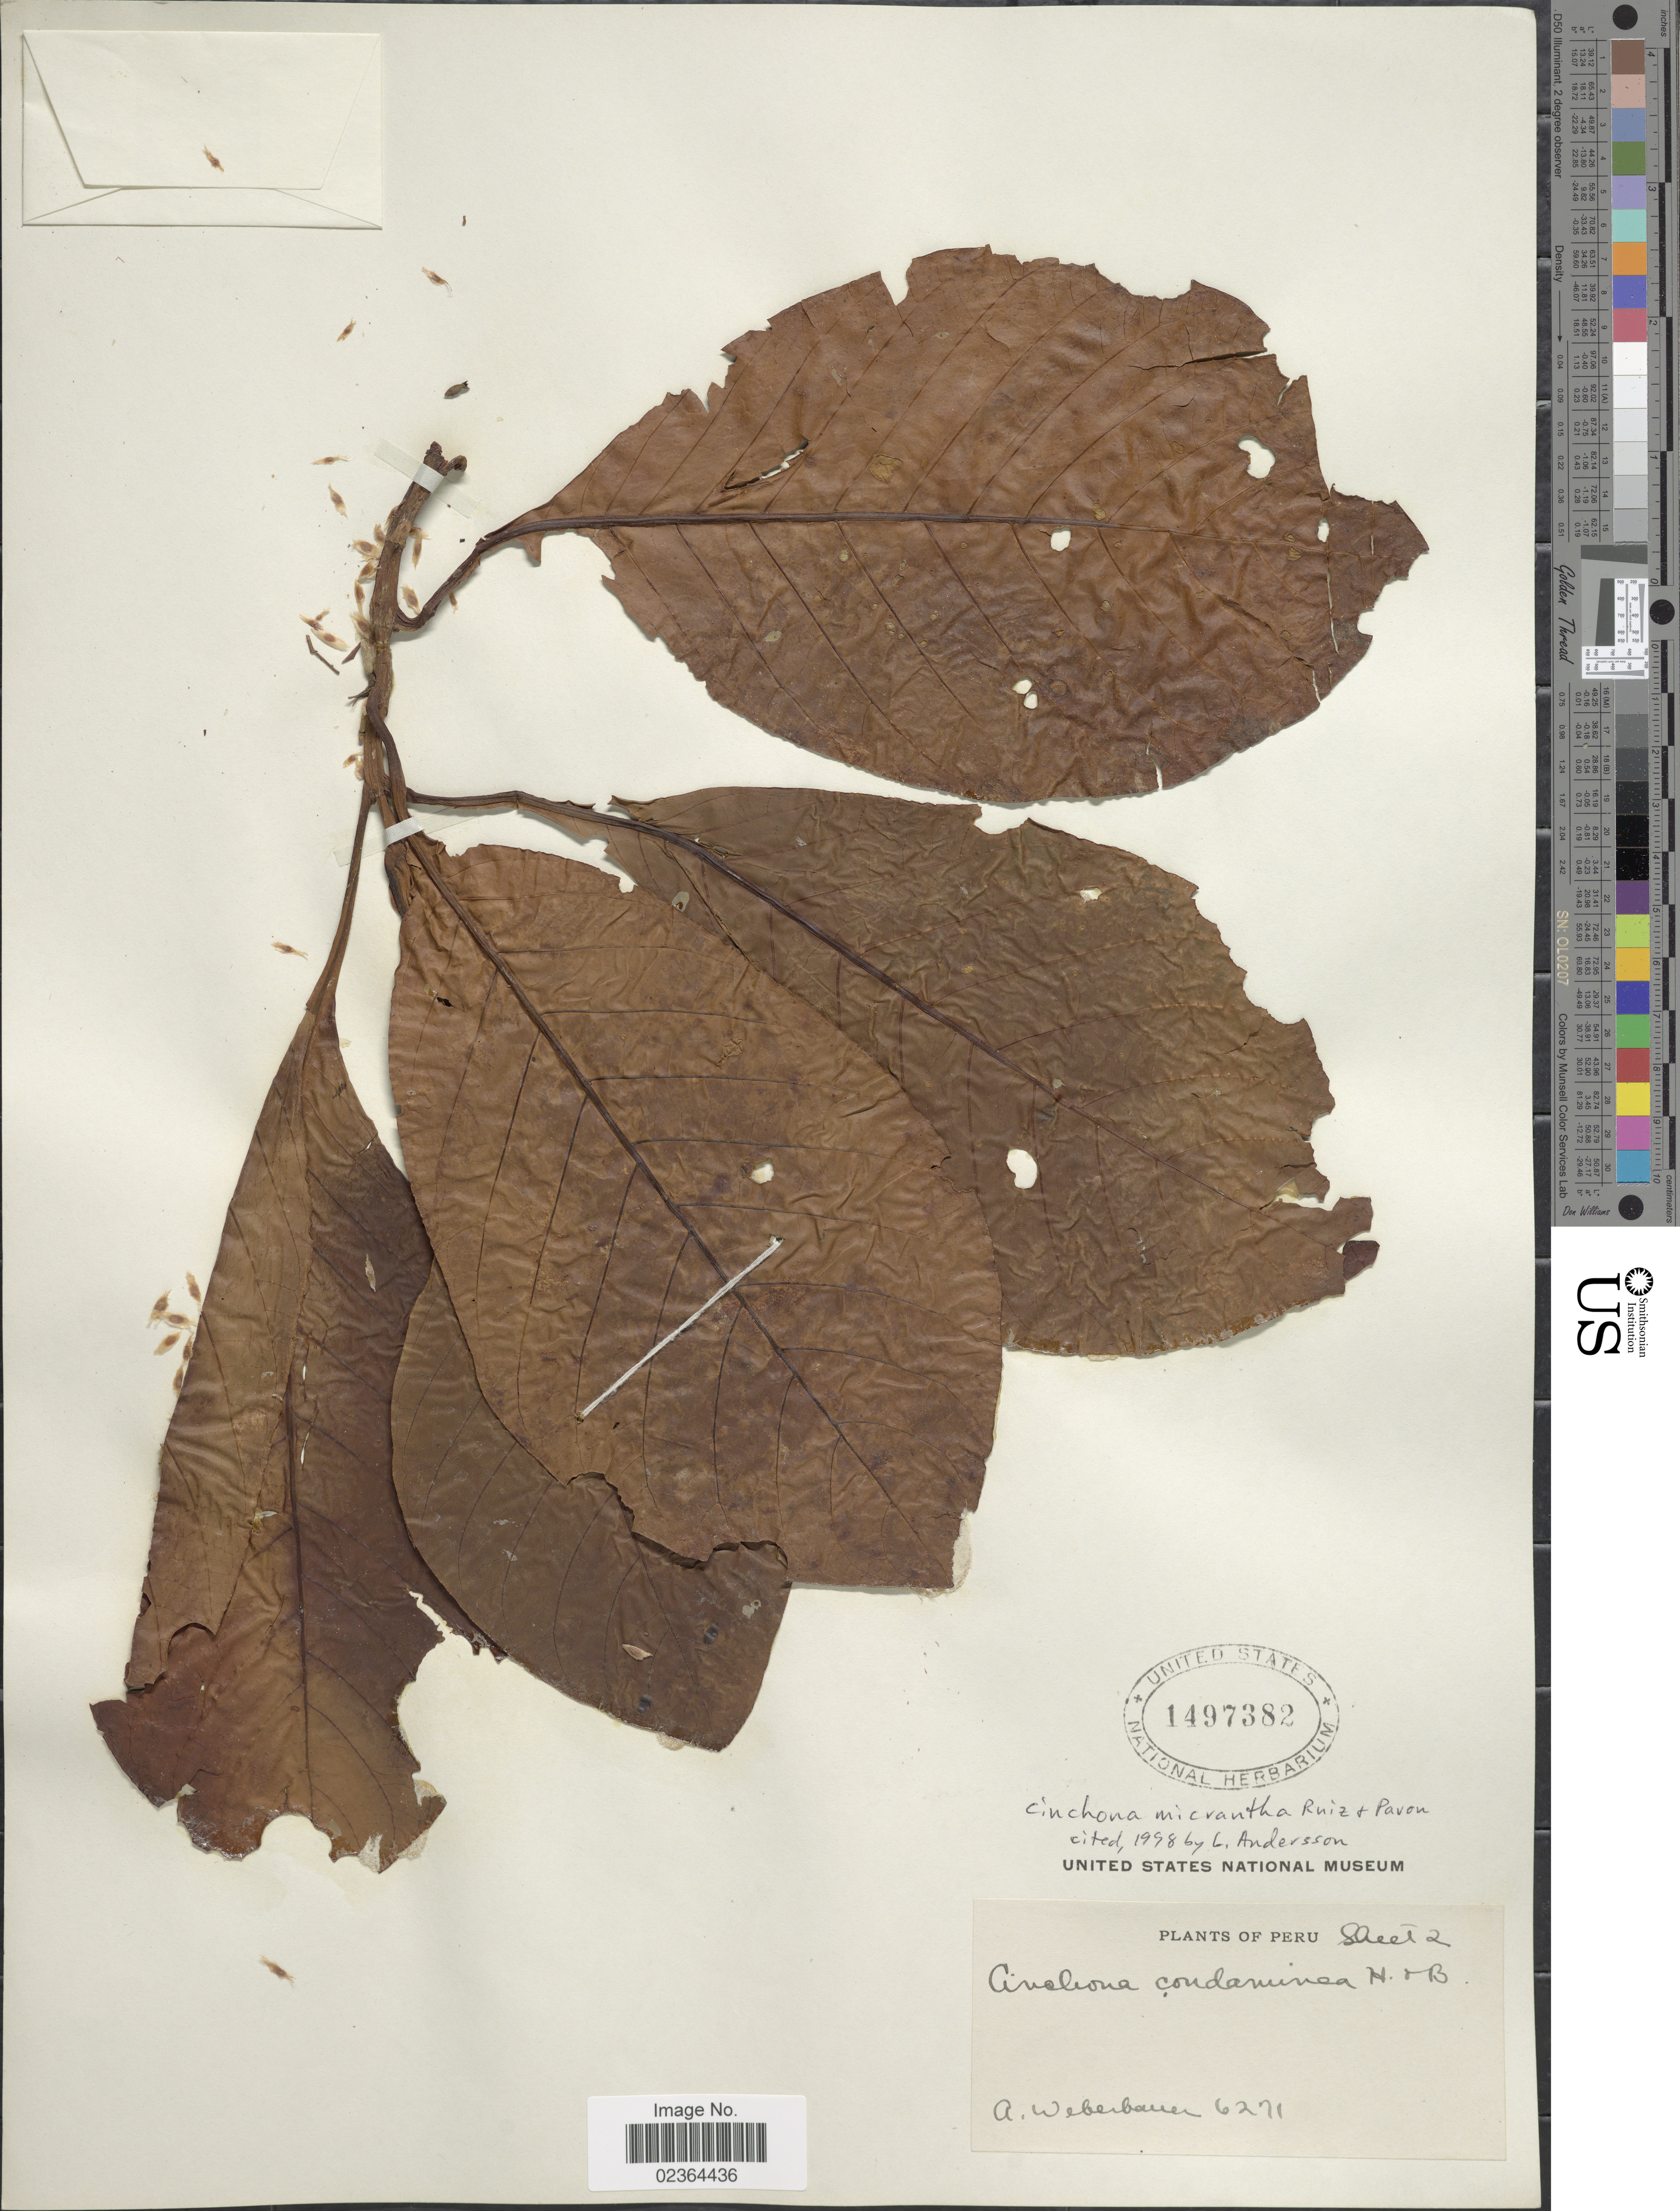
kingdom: Plantae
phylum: Tracheophyta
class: Magnoliopsida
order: Gentianales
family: Rubiaceae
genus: Cinchona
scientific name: Cinchona micrantha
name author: Ruiz & Pav.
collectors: A. Weberbauer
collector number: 6271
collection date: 1912-04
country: Peru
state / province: Cajamarca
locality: Valley of the river Tabaconas (Dep. Cajamarca, Prov. Jaen)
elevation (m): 1200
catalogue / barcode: US 1497382